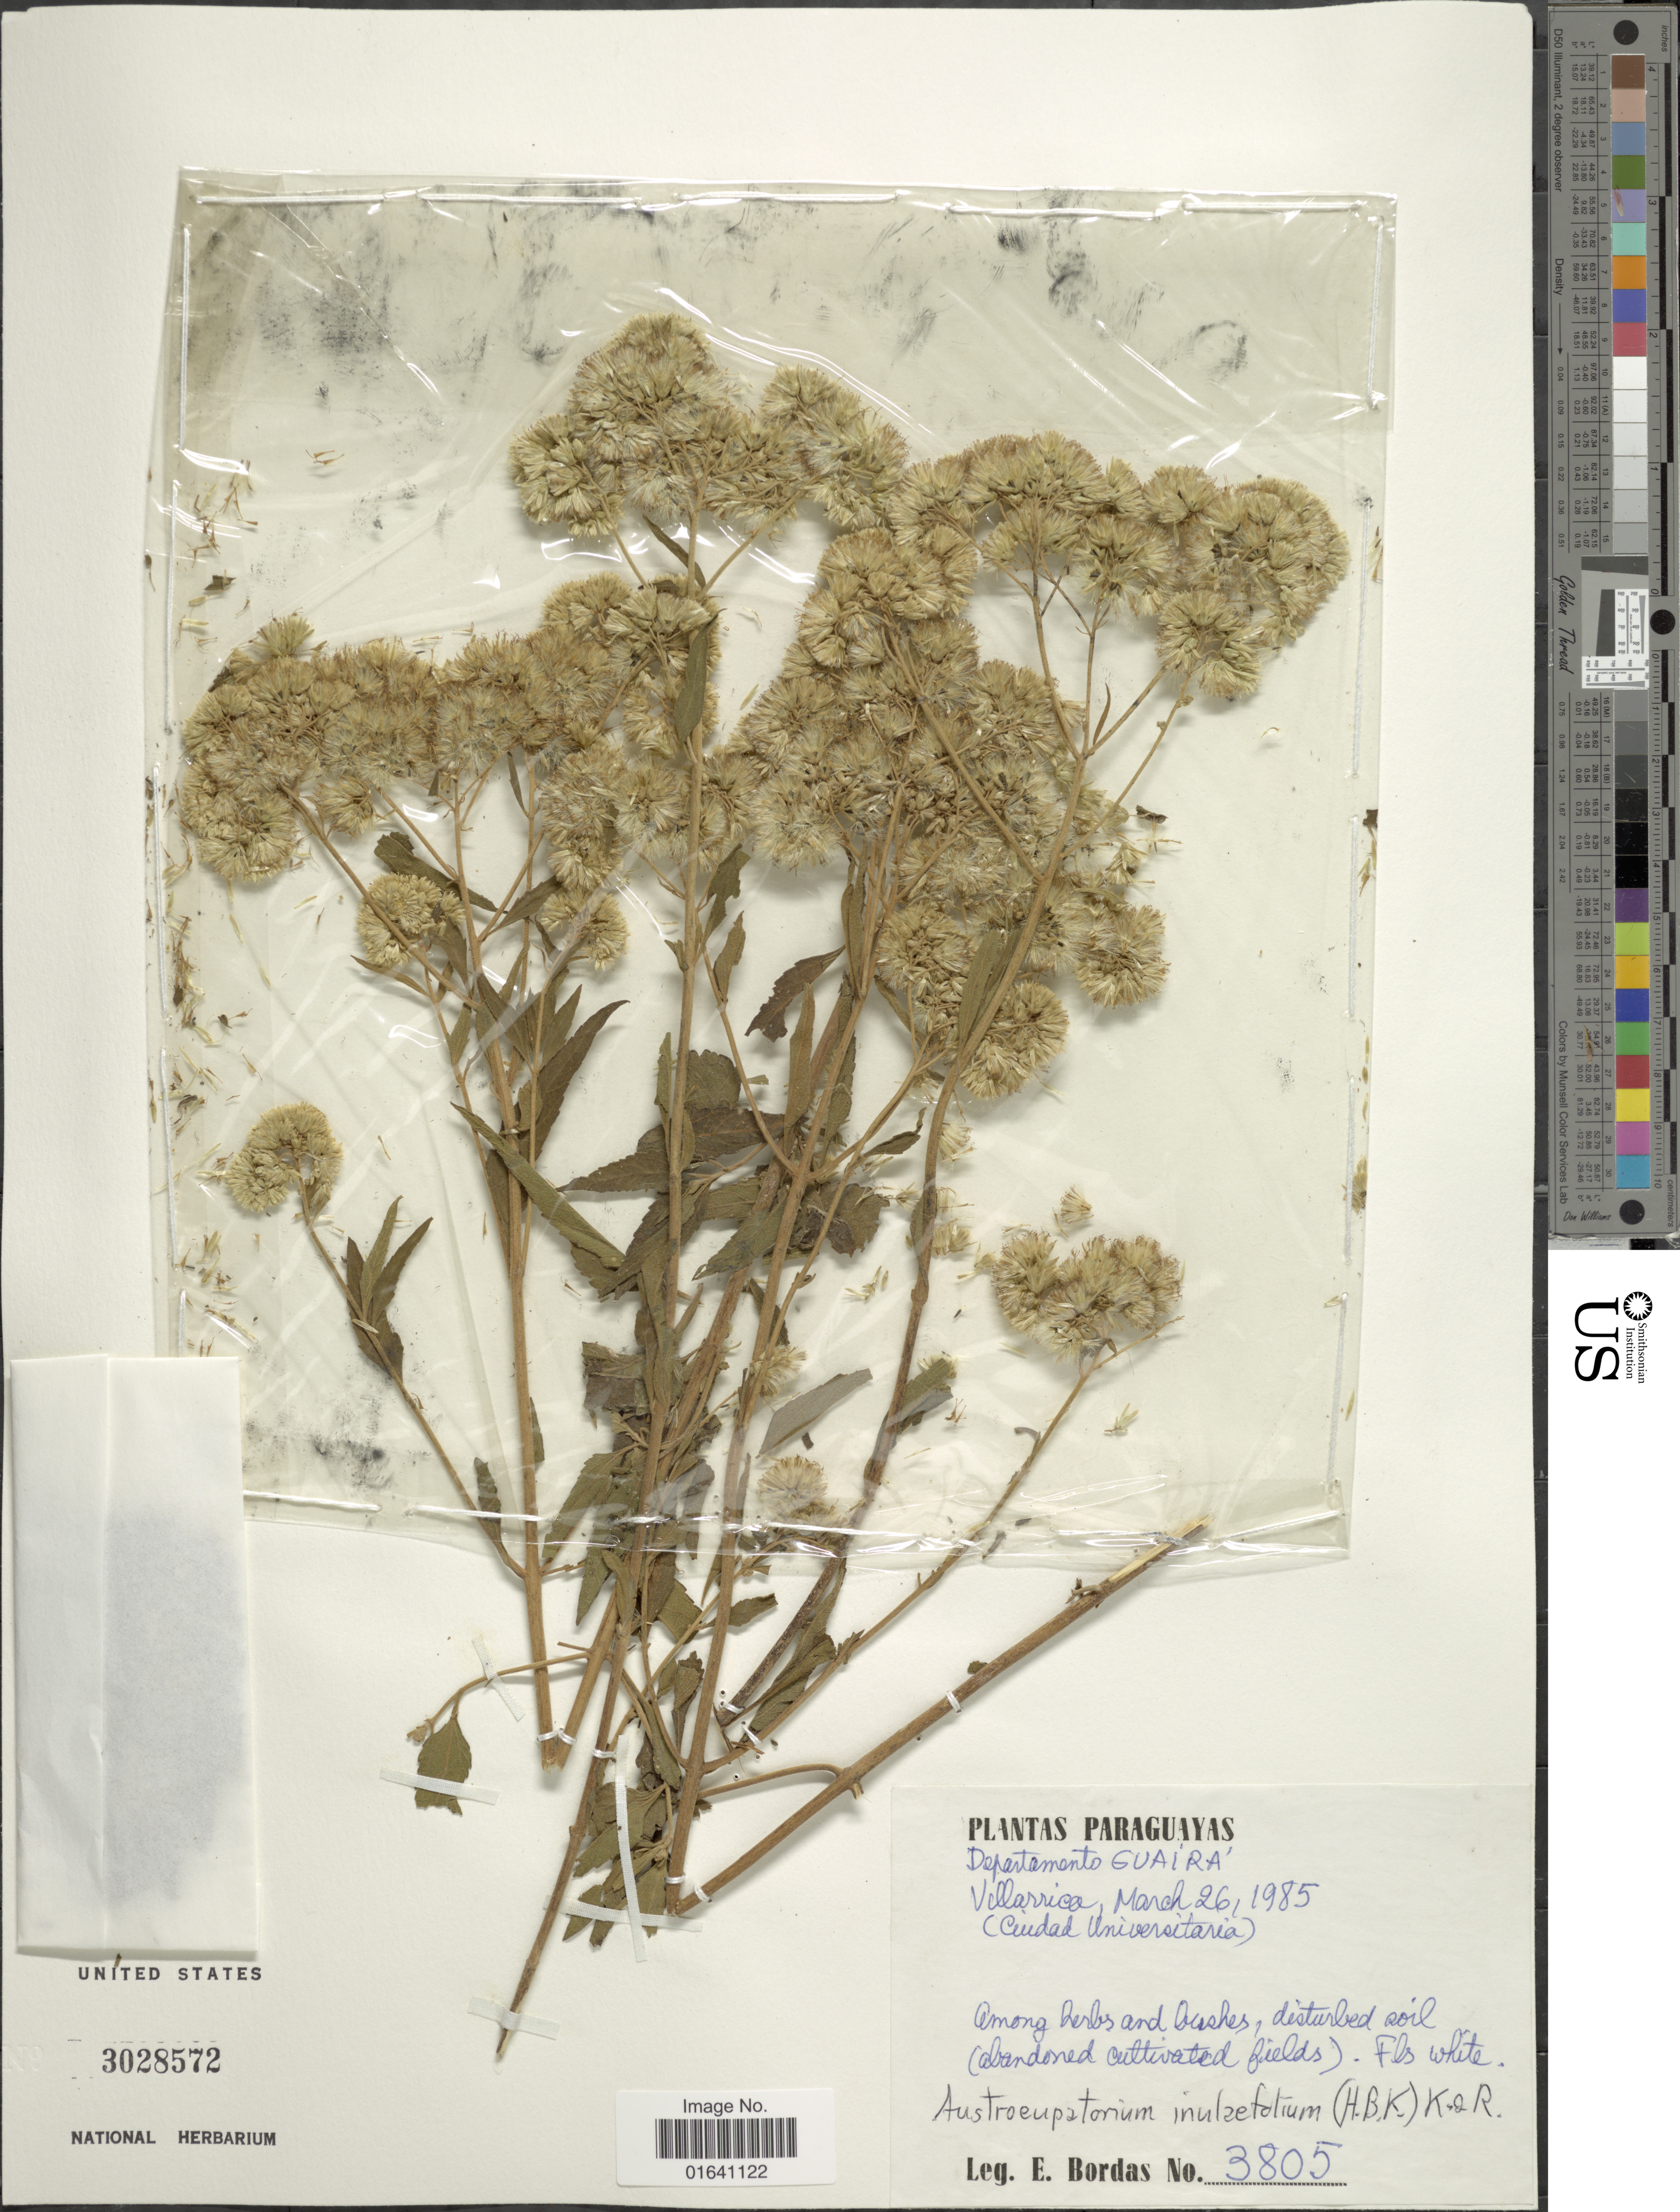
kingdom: Plantae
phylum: Tracheophyta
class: Magnoliopsida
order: Asterales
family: Asteraceae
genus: Austroeupatorium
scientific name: Austroeupatorium inulaefolium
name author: (Kunth) R.M. King & H. Rob.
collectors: E. Bordas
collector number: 3805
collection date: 1985-03-26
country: Paraguay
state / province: Guaira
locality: Departamento Guaira, Villarrica (Ciudad Univesritaria)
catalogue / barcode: US 3028572